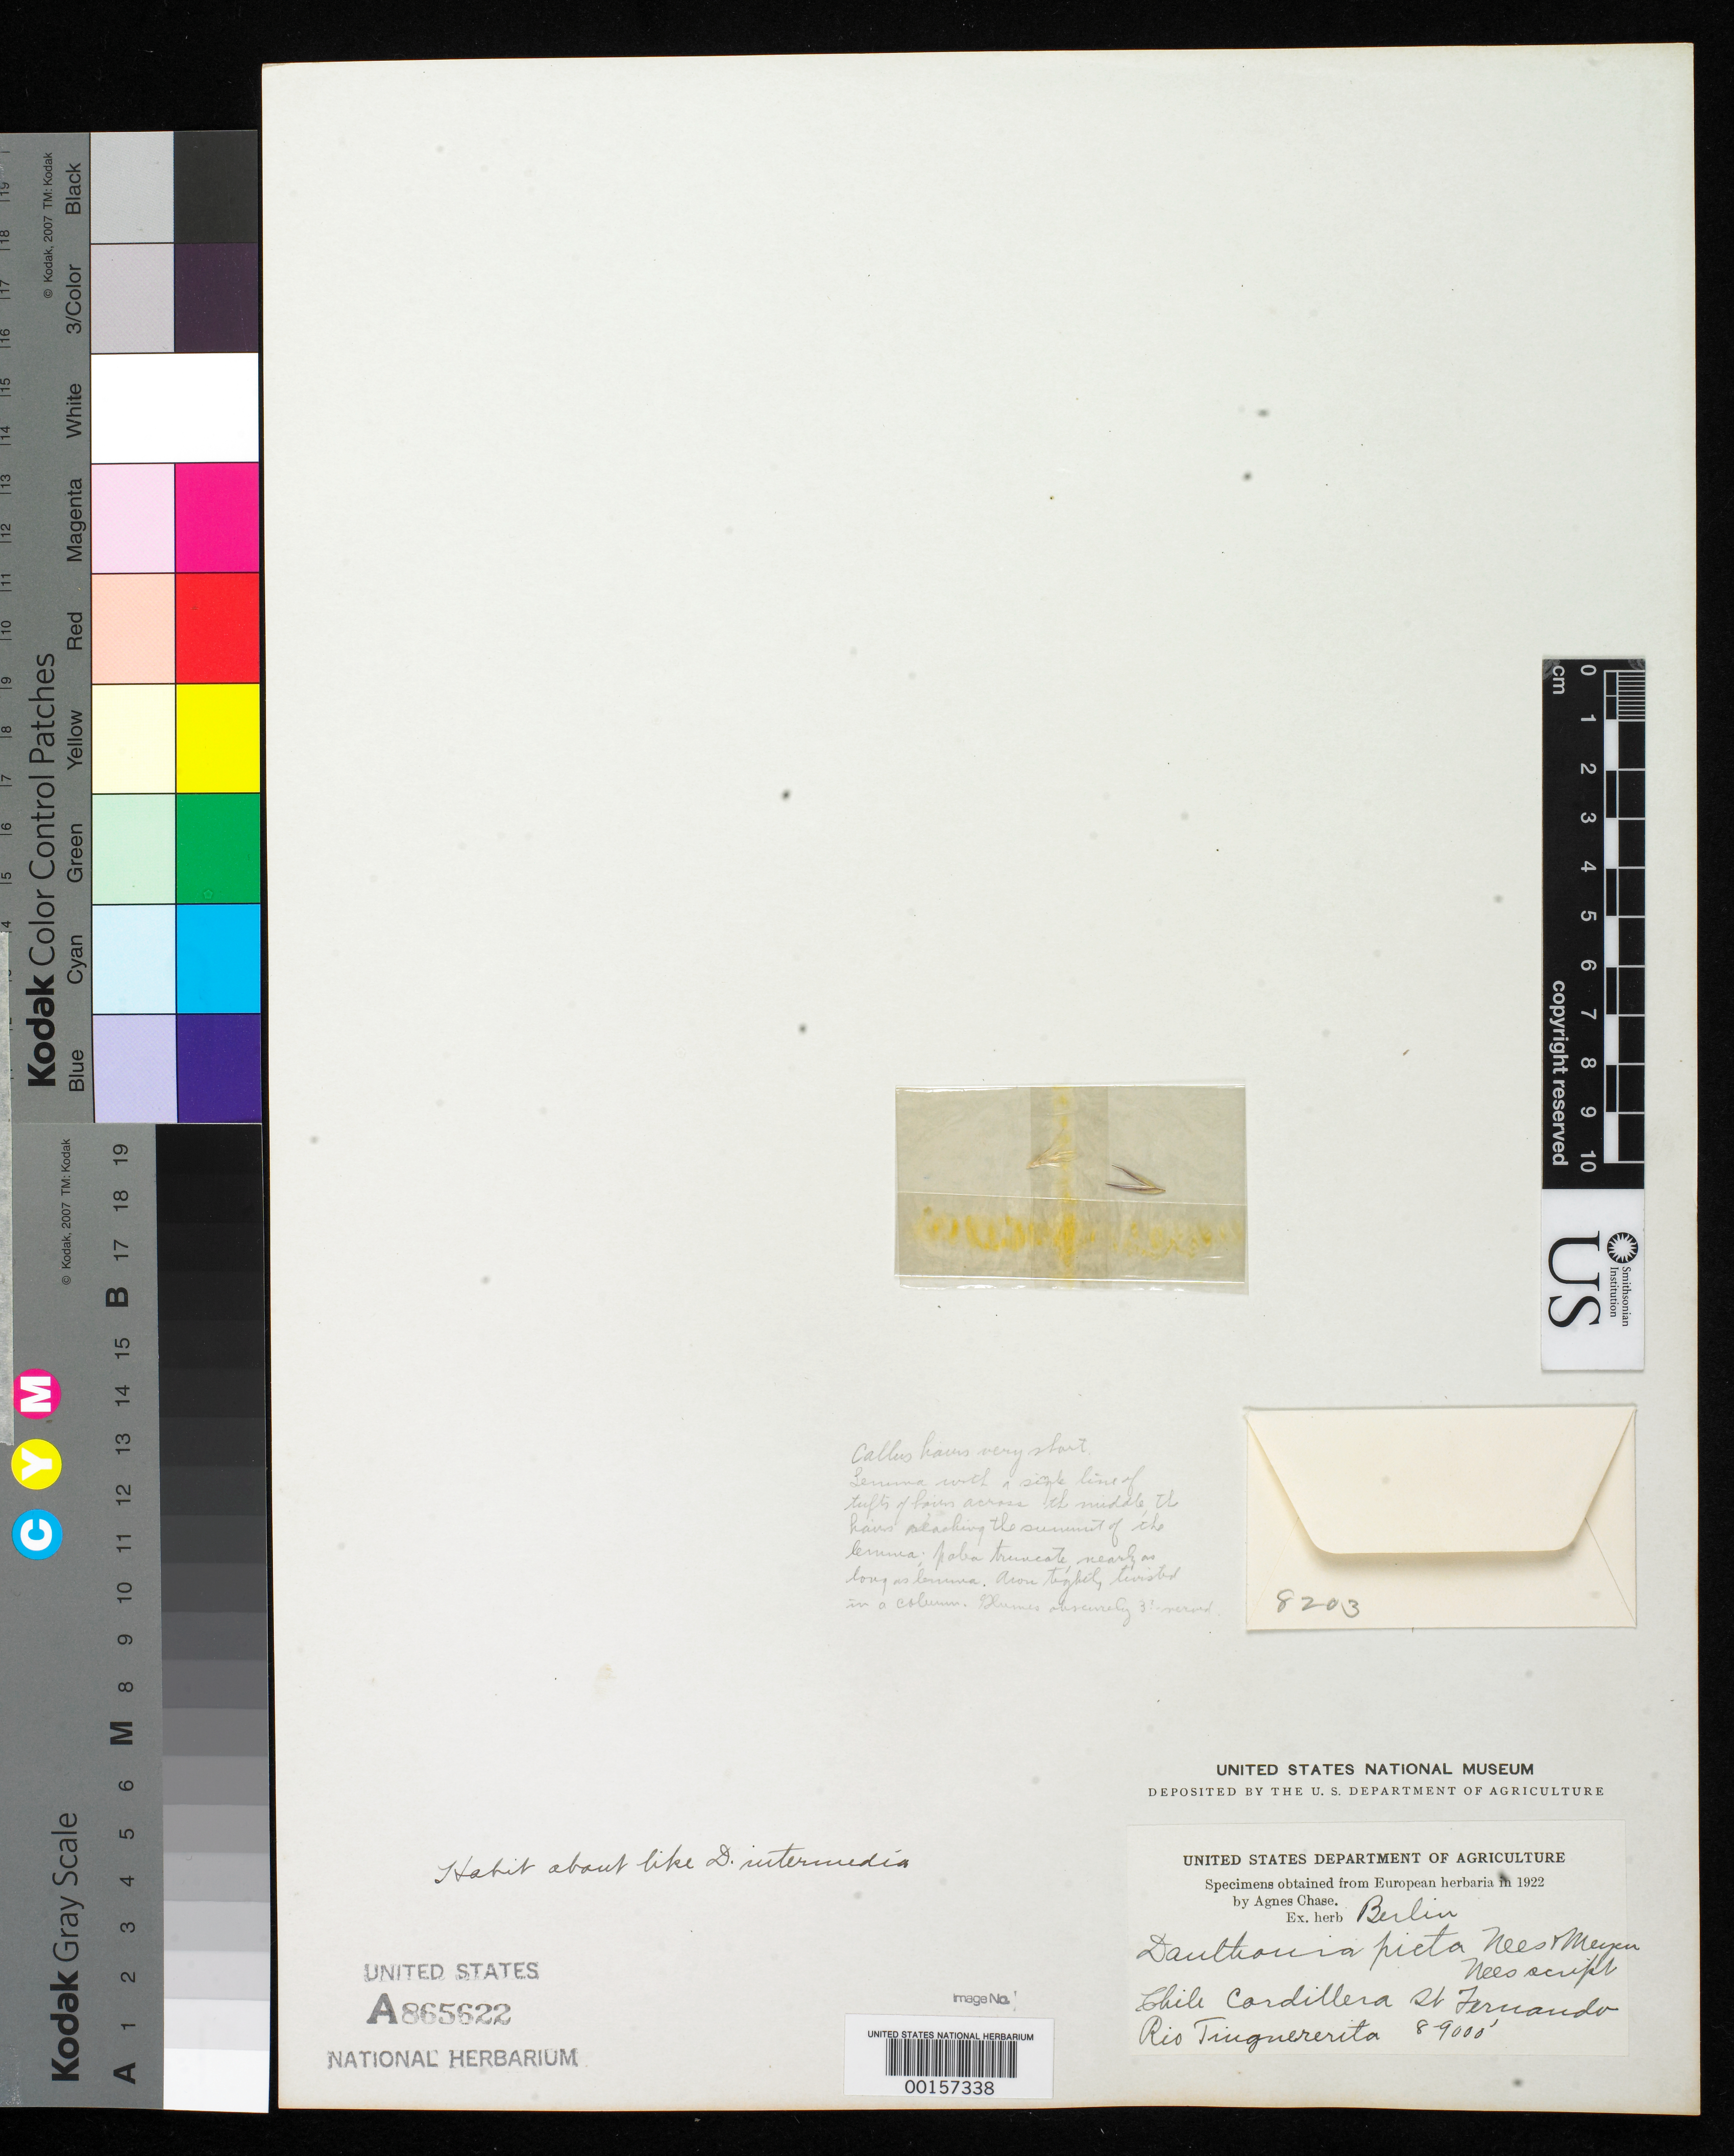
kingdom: Plantae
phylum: Tracheophyta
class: Liliopsida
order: Poales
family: Poaceae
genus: Danthonia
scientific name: Danthonia picta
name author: Nees & Meyen in Nees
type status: Type Fragment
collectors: F. J. F. Meyen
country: Chile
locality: Rio Tiugnererita.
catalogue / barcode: US 865622A